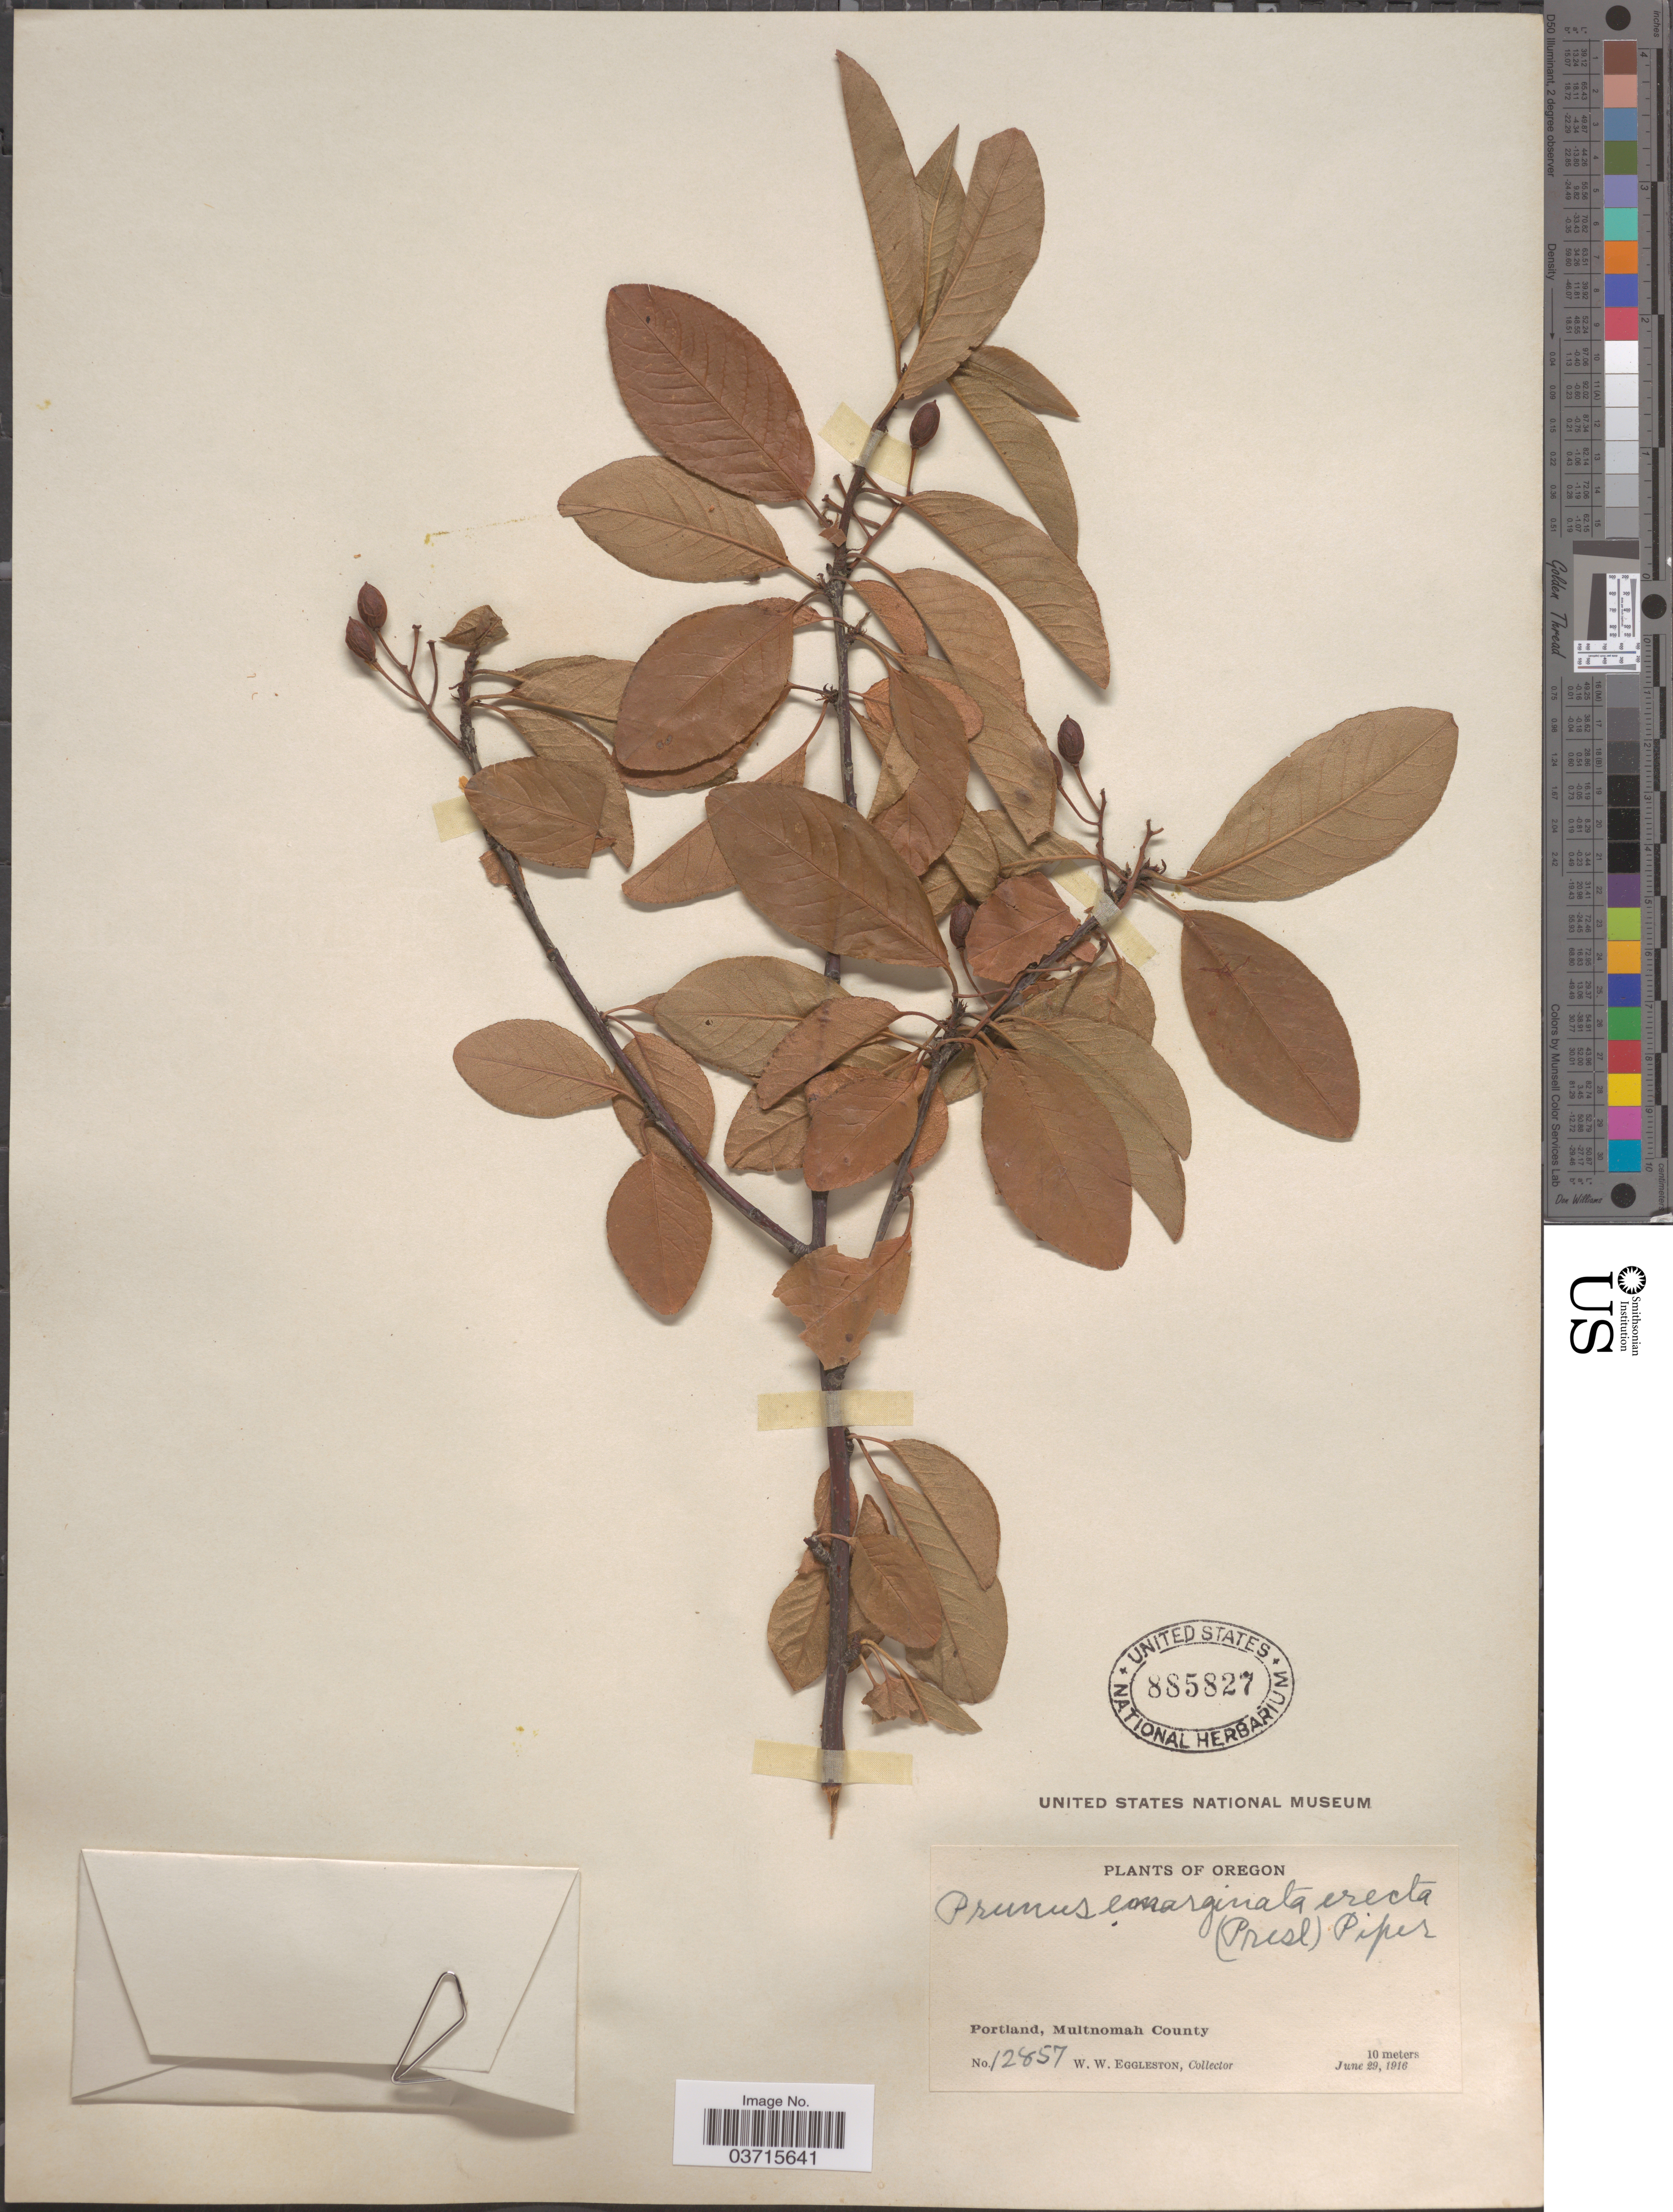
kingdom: Plantae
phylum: Tracheophyta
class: Magnoliopsida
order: Rosales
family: Rosaceae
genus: Prunus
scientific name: Prunus emarginata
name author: (Douglas ex Hook.) Eaton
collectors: W. W. Eggleston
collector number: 12857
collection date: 1916-06-29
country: United States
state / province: Oregon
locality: Portland, Multnomah County.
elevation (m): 10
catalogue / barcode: US 885827